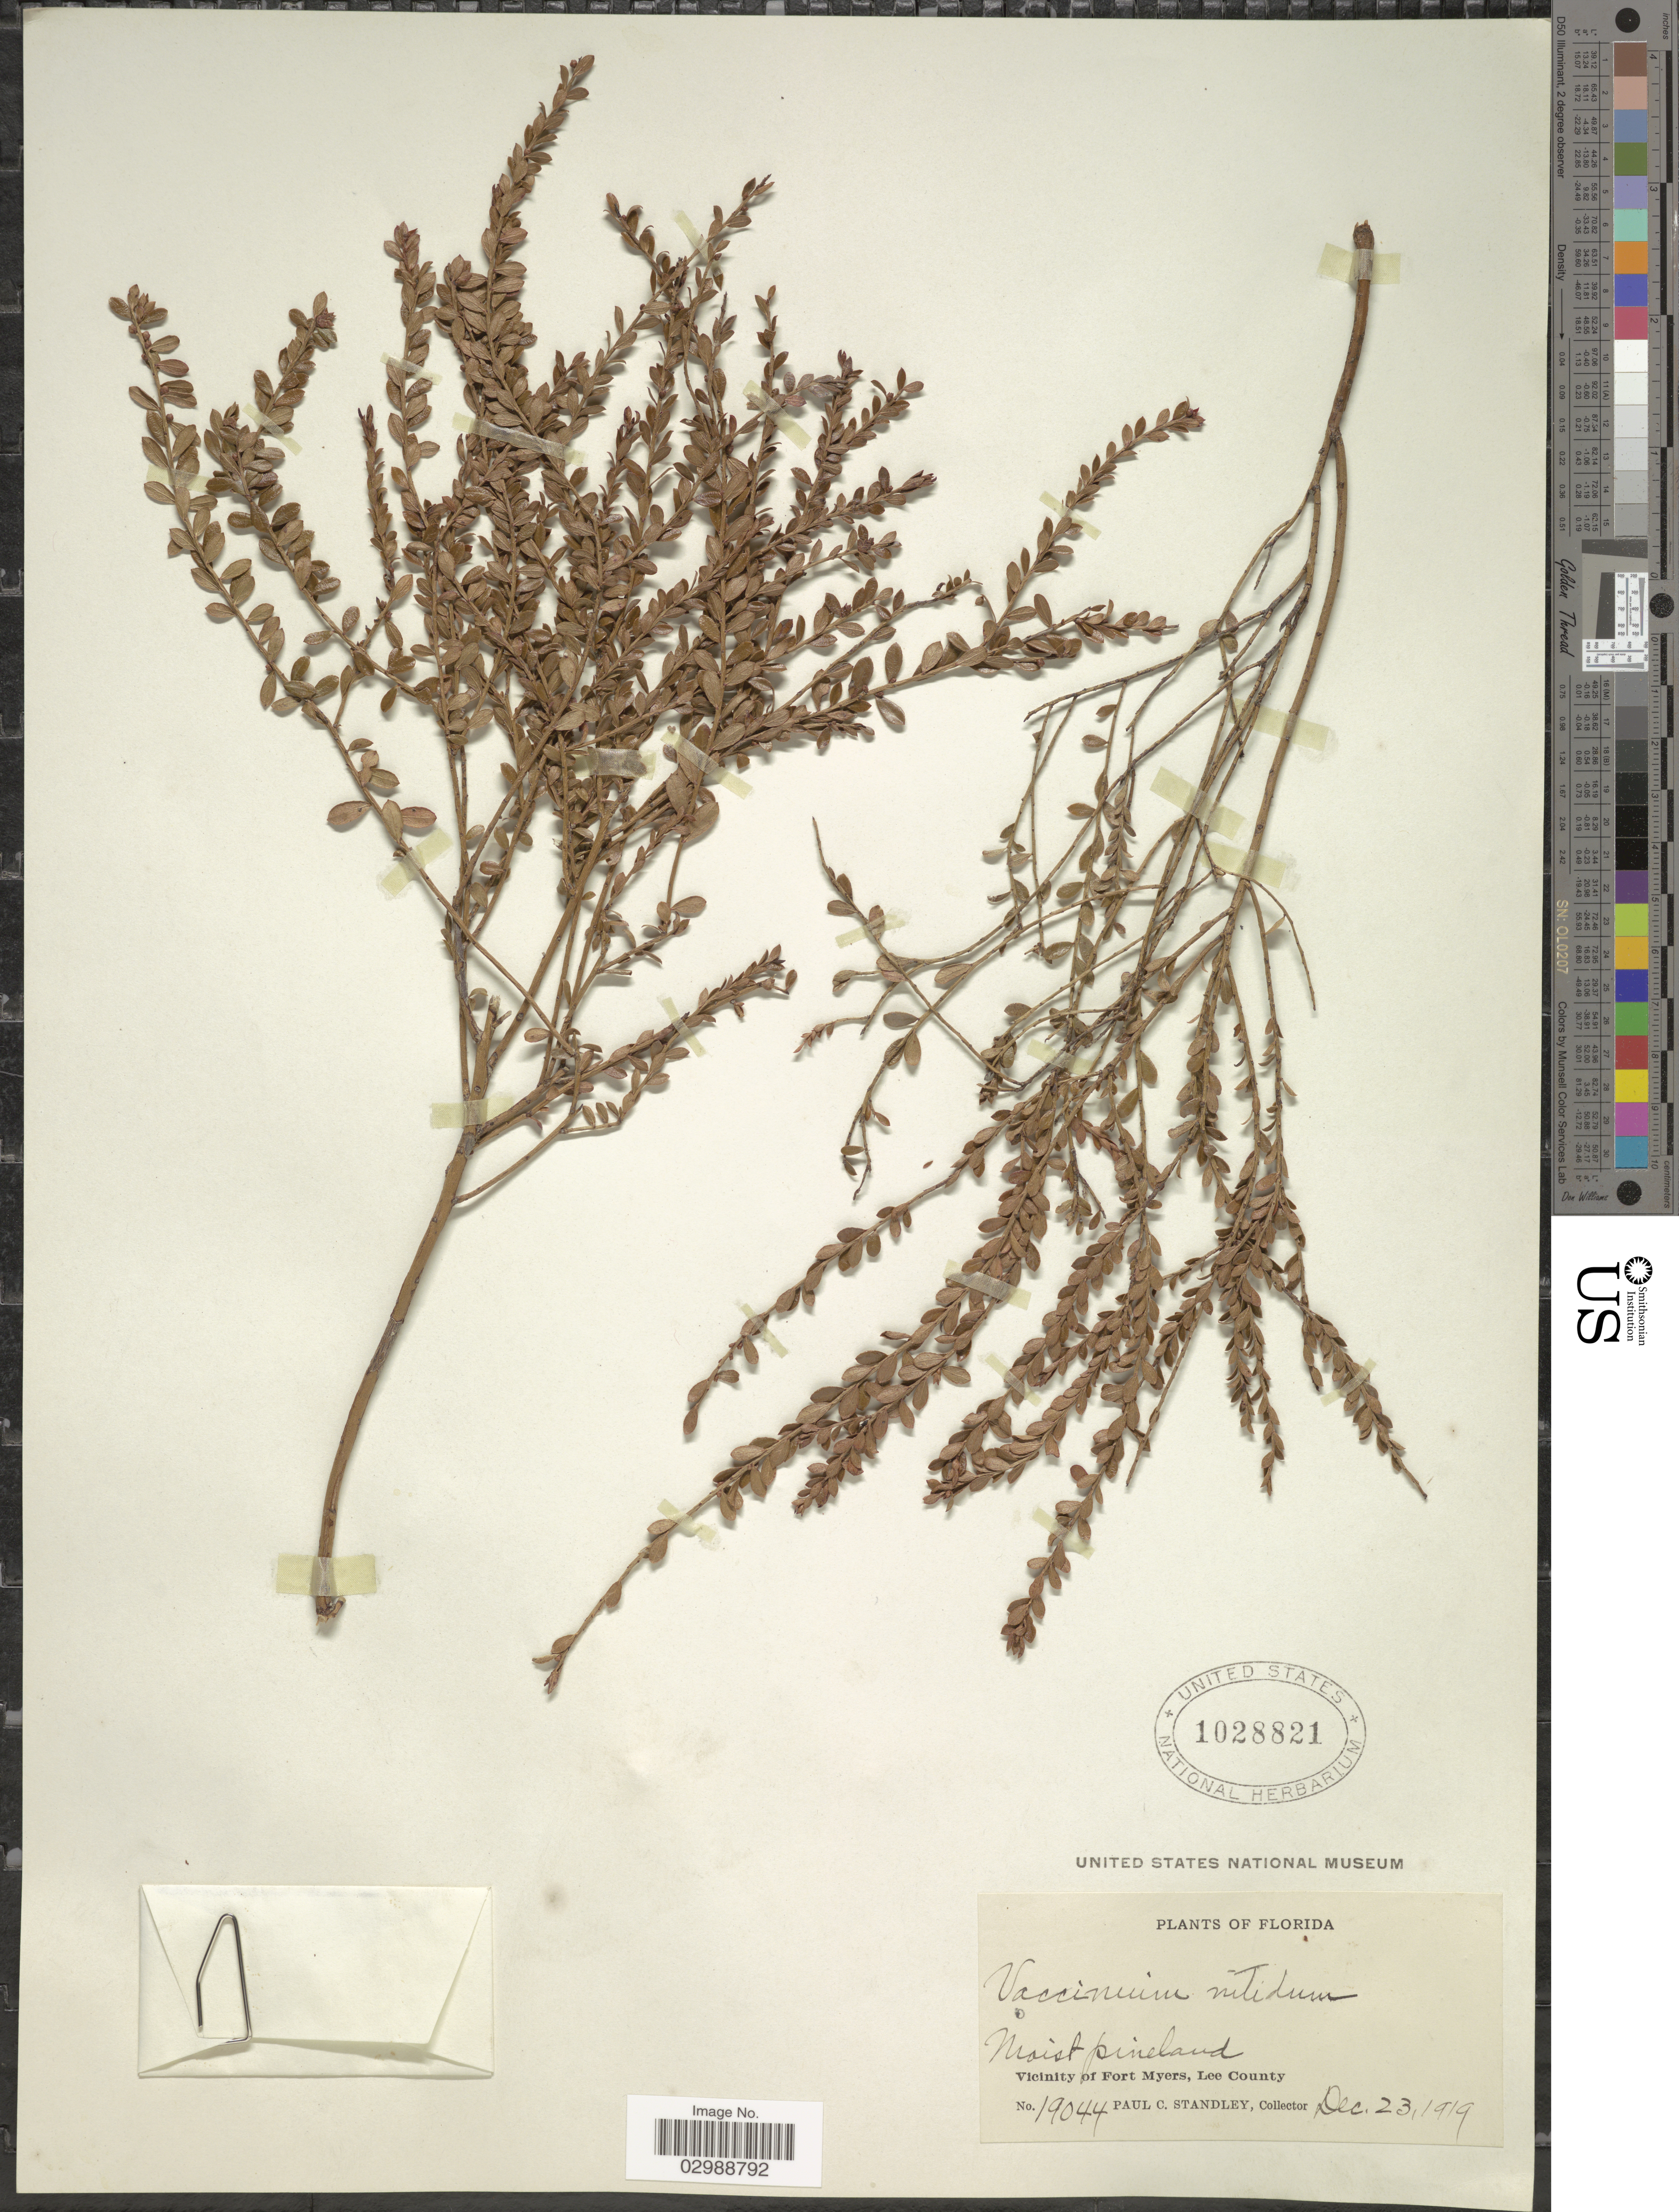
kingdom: Plantae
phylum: Tracheophyta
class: Magnoliopsida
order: Ericales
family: Ericaceae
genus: Vaccinium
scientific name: Vaccinium nitidum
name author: Andrews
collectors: P. C. Standley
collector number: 19044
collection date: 1919-12-23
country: United States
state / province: Florida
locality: Vicinity of Fort Myers, Lee County.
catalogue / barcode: US 1028821